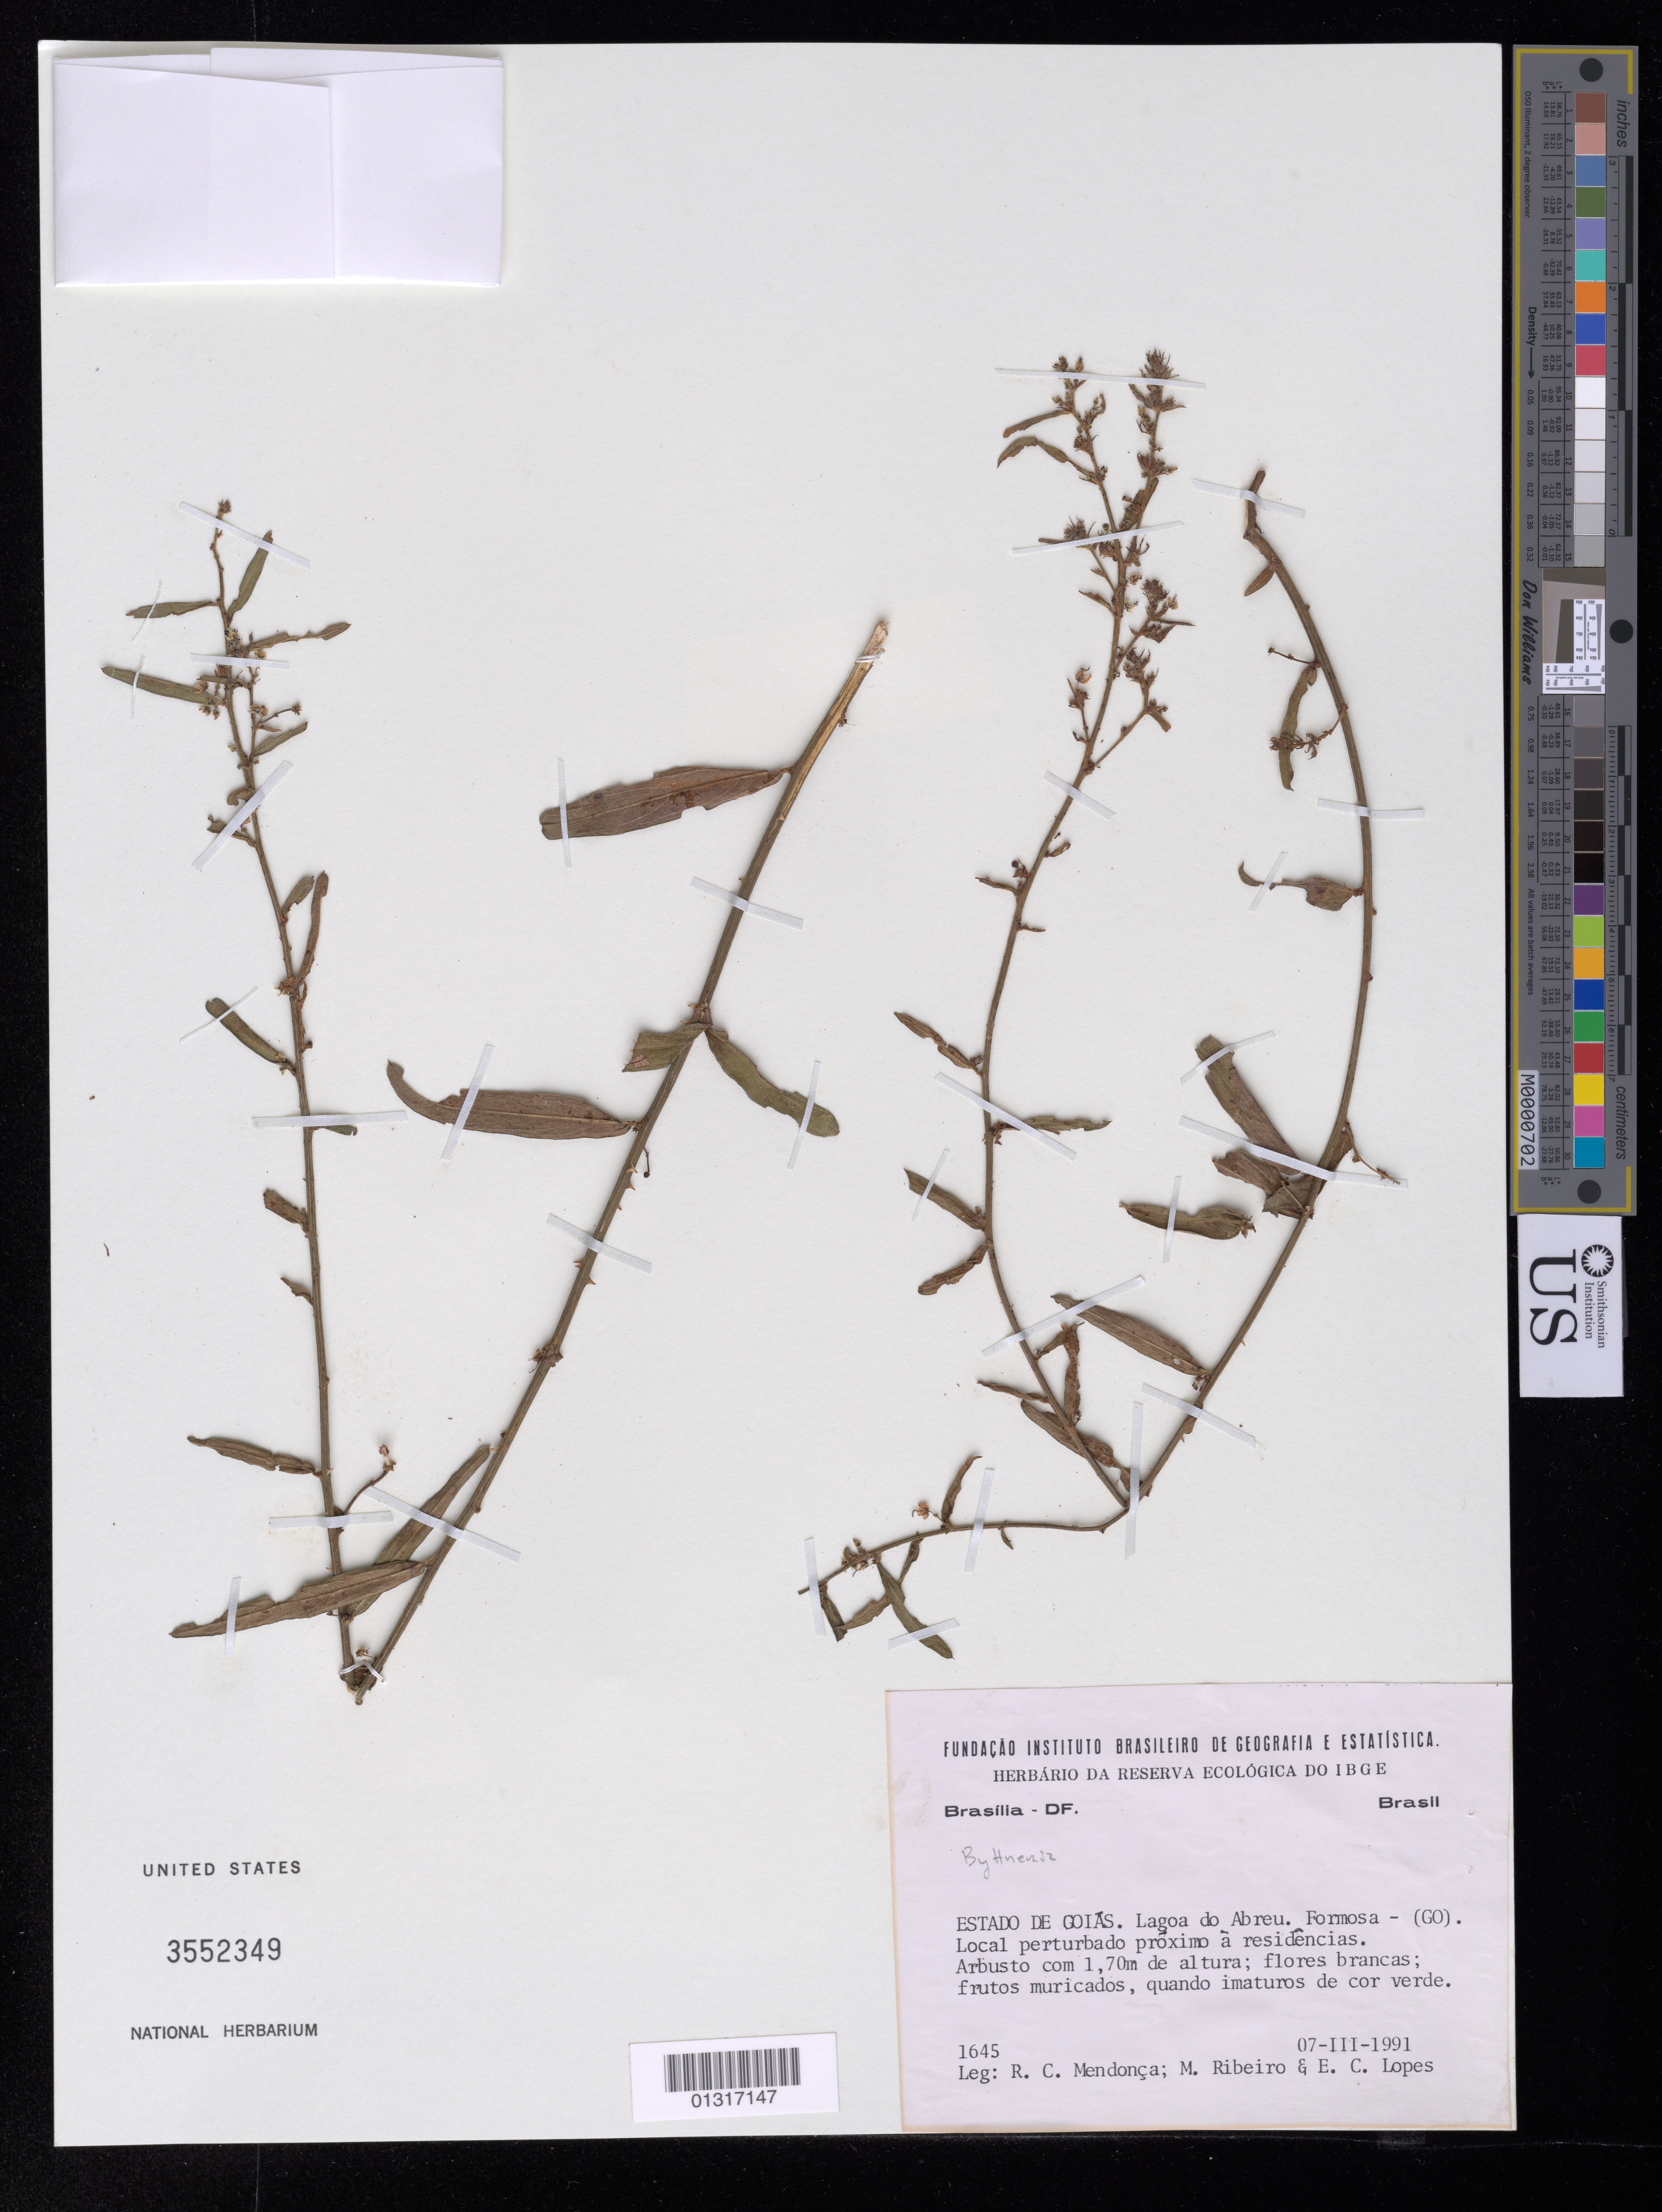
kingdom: Plantae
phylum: Tracheophyta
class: Magnoliopsida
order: Malvales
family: Malvaceae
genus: Byttneria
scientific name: Byttneria sp.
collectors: R. C. Mendonça, M. Ribeiro & E. C. Lopes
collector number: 1645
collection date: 1991-03-07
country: Brazil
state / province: Goiás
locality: Lagoa do Abreu, Formosa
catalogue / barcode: US 3552349